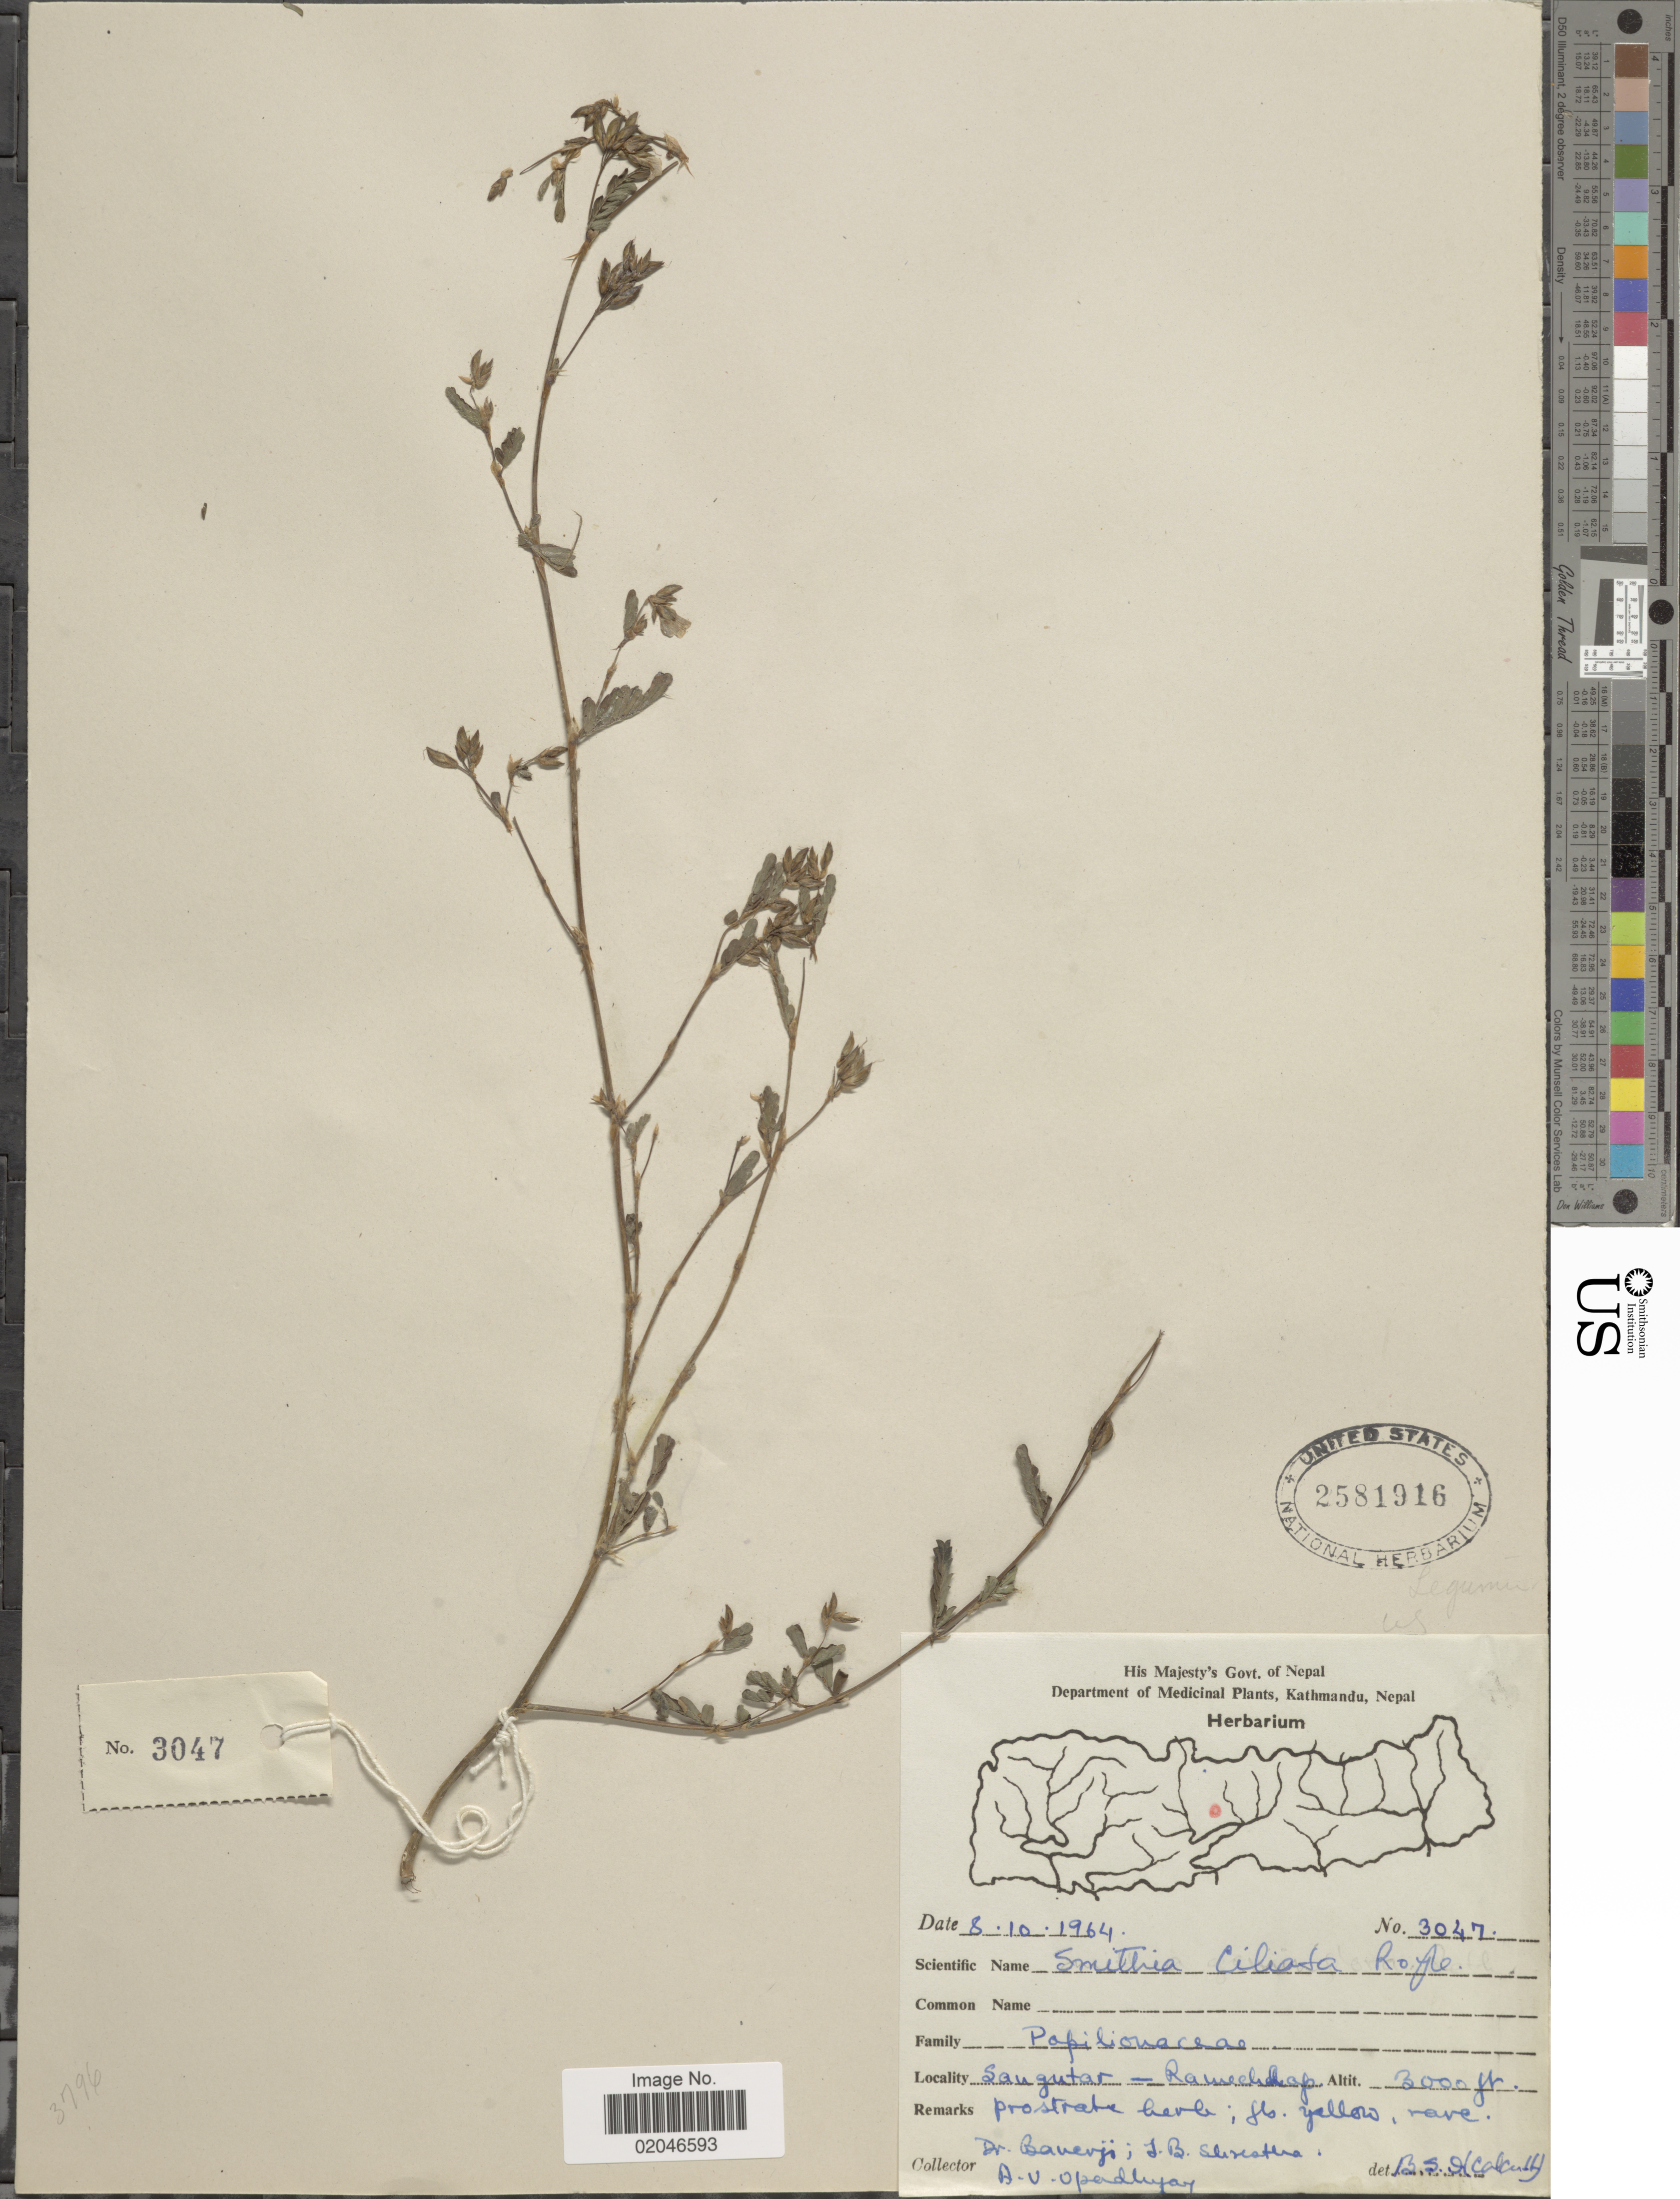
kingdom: Plantae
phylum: Tracheophyta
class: Magnoliopsida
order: Fabales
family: Fabaceae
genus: Smithia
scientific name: Smithia ciliata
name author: Royle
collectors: -. Banerji, T. B. Shrestha & A. V. Upadhyay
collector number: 3047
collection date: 1964-10-08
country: Nepal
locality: Sangutar - Ramechhap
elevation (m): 914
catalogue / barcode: US 2581916